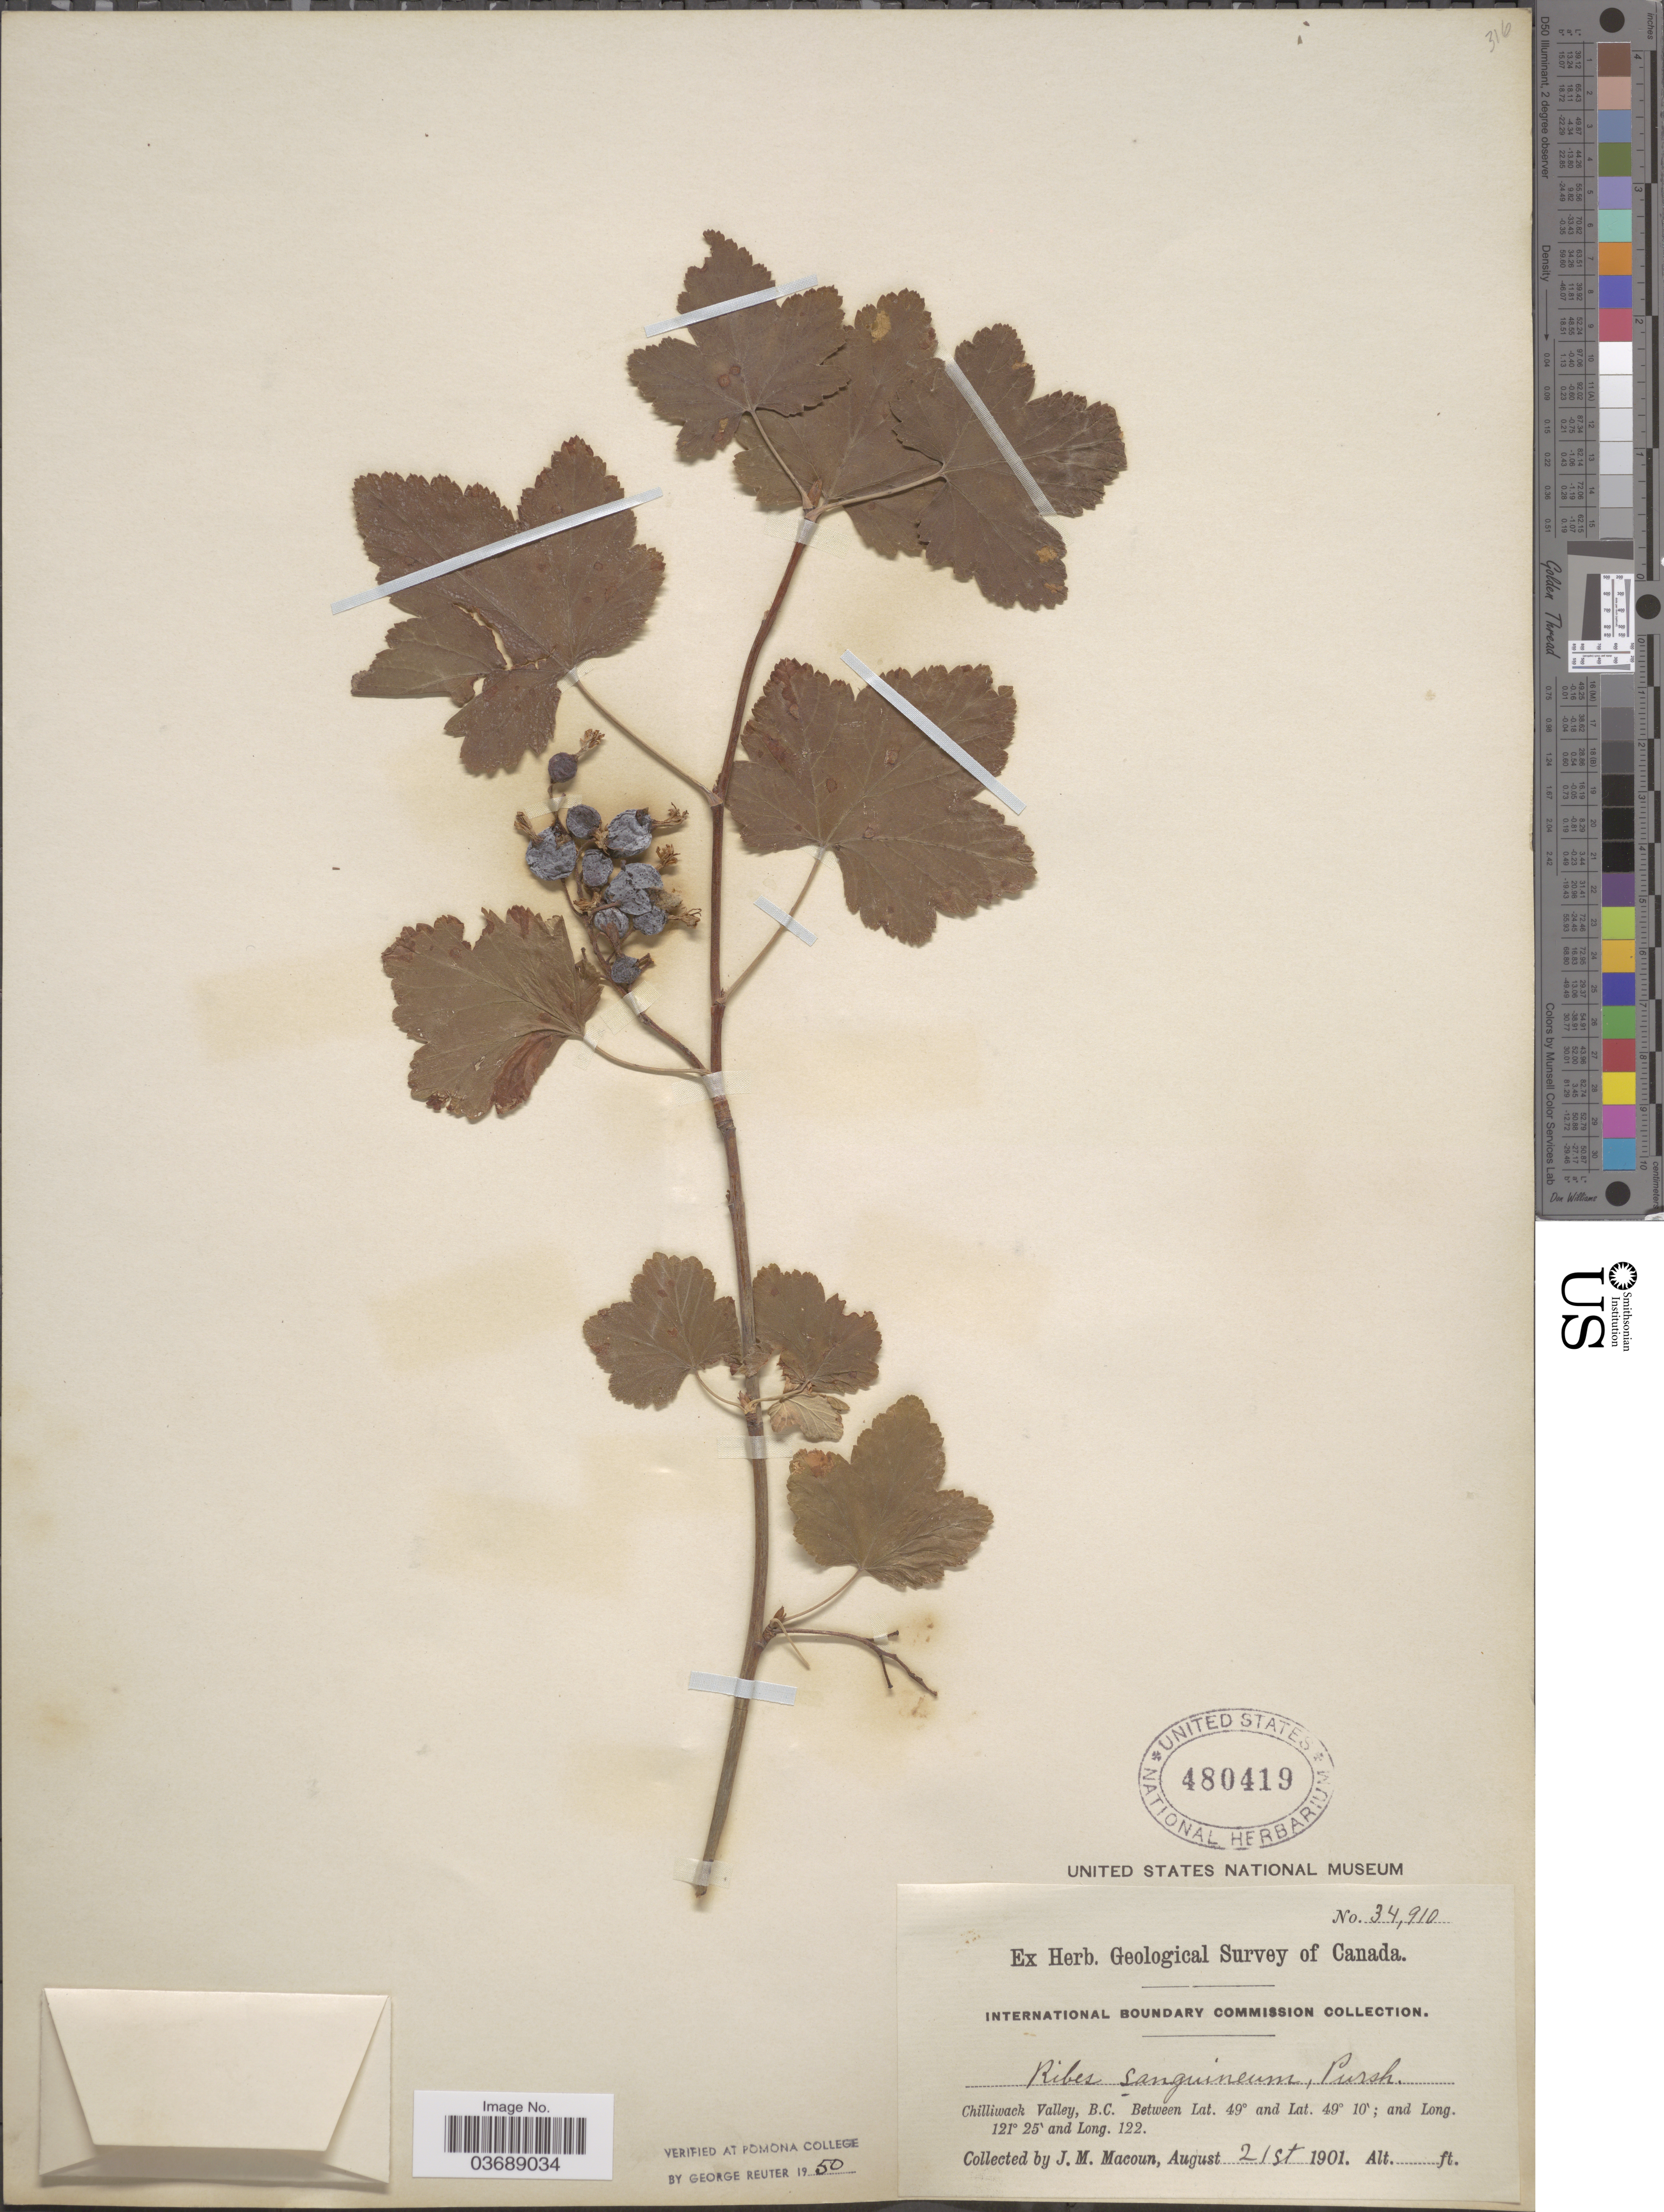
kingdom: Plantae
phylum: Tracheophyta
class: Magnoliopsida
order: Saxifragales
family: Grossulariaceae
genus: Ribes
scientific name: Ribes sanguineum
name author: Pursh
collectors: J. M. Macoun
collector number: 34910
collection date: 1901-08-21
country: Canada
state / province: British Columbia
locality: Chilliwack Valley.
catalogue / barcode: US 480419